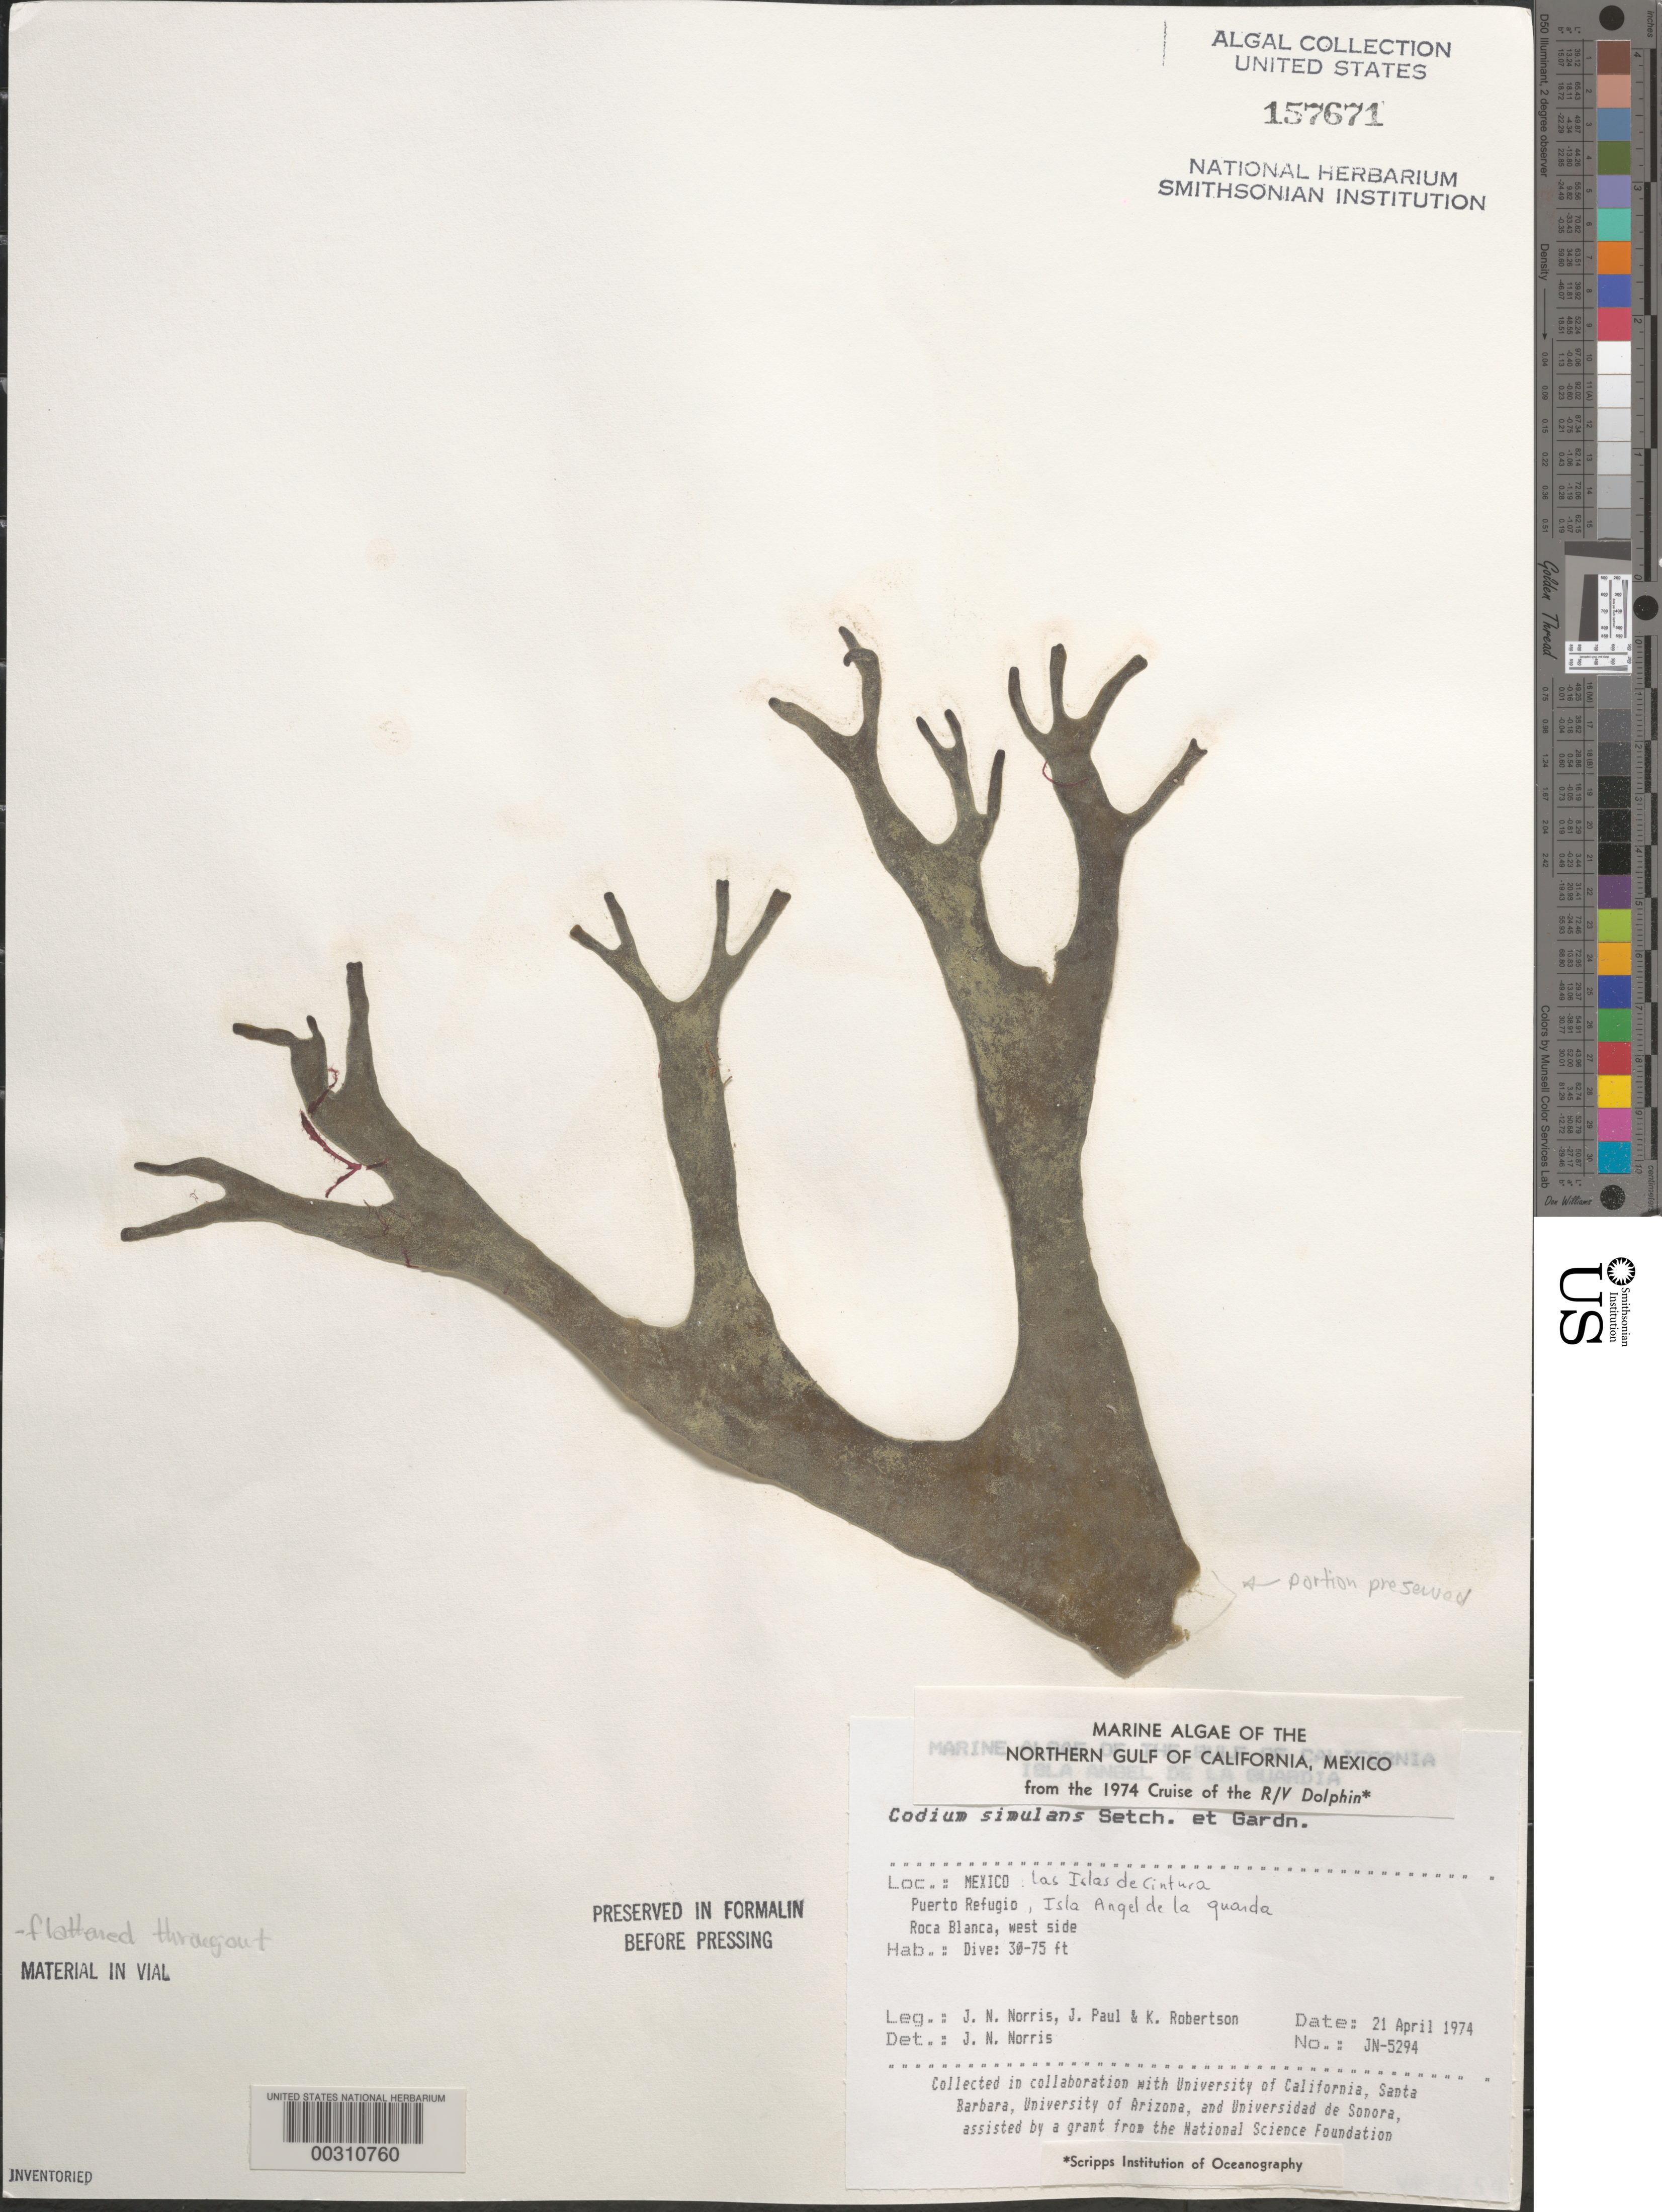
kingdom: Plantae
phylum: Chlorophyta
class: Ulvophyceae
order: Bryopsidales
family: Codiaceae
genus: Codium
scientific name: Codium simulans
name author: Setch. & N.L. Gardner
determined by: Norris, James N.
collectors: J. N. Norris, J. Paul & K. Robertson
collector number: JN-5294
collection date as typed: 21 Apr 1974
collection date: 1974-04-21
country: Mexico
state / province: Baja California Norte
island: Isla Angel de la Guarda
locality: Puerto Refugio, off Roca Blanca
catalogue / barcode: US 157671